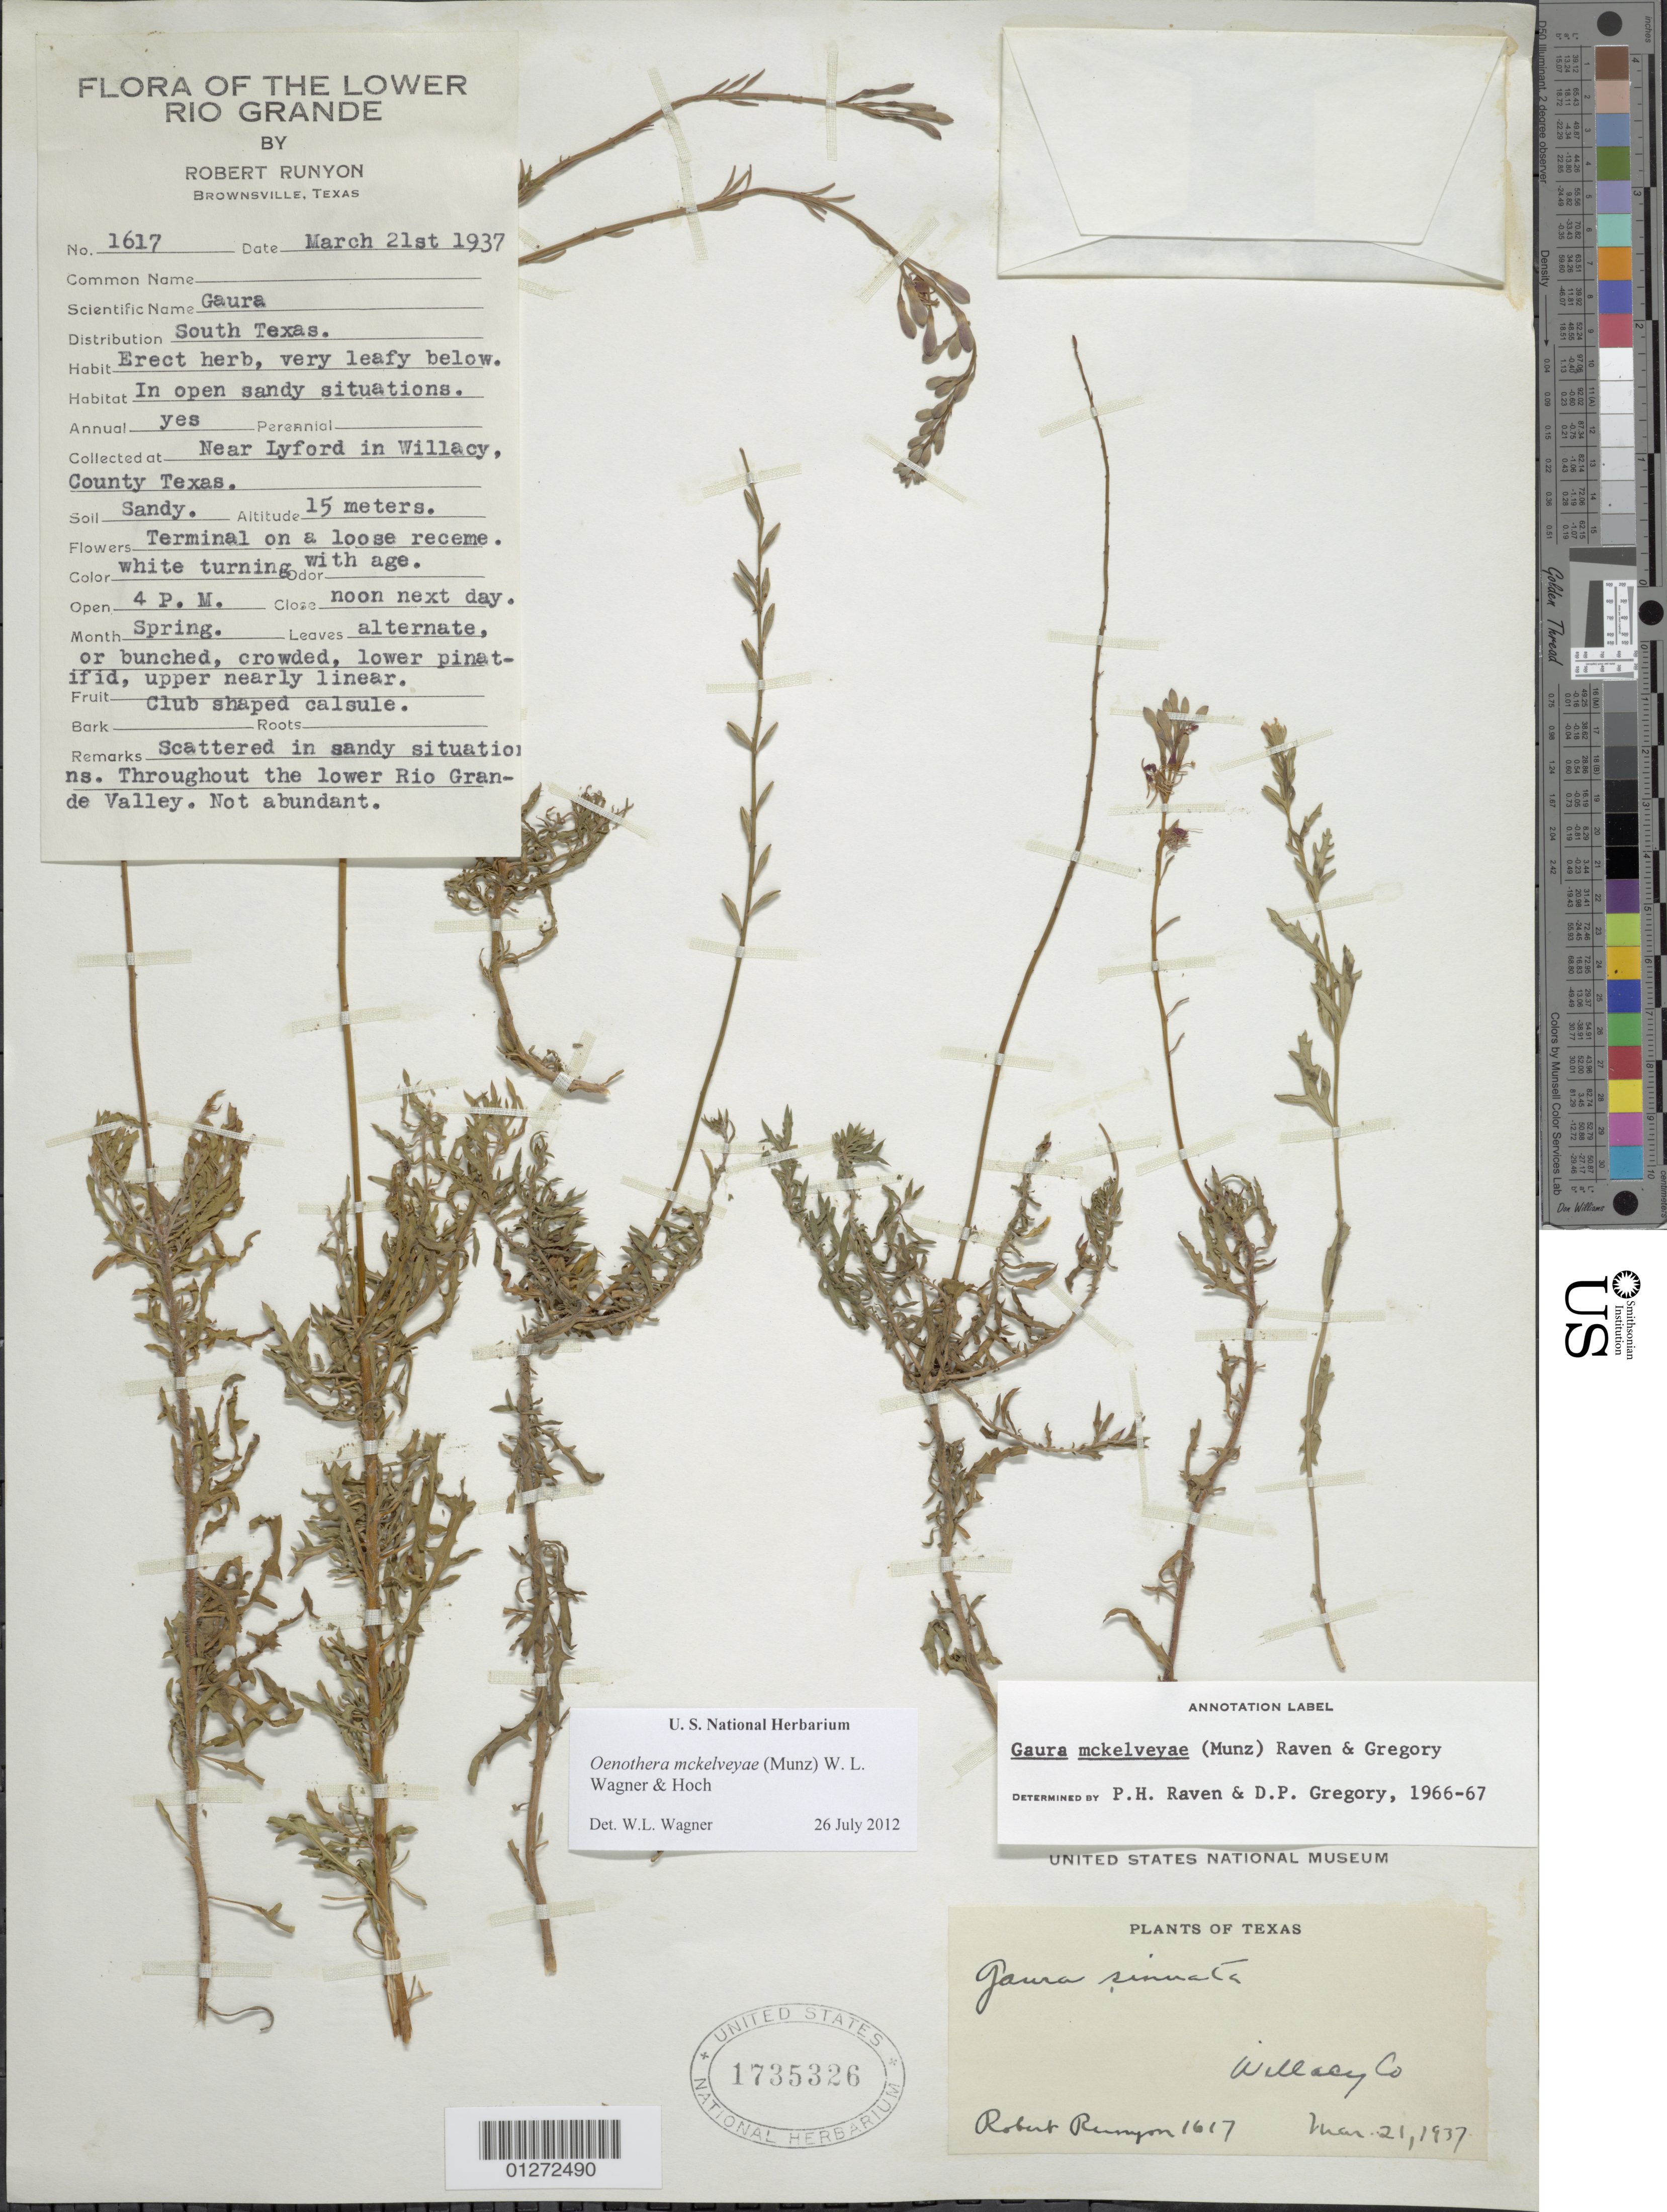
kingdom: Plantae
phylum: Tracheophyta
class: Magnoliopsida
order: Myrtales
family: Onagraceae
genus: Oenothera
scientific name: Oenothera mckelveyae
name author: (Munz) W.L. Wagner & Hoch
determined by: Wagner, W. L., (BOT), Smithsonian Institution - National Museum of Natural History (UNITED STATES)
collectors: R. Runyon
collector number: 1617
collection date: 1937-03-21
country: United States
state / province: Texas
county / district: Willacy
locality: near Lyford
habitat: Sandy soil.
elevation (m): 15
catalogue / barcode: US 1735326